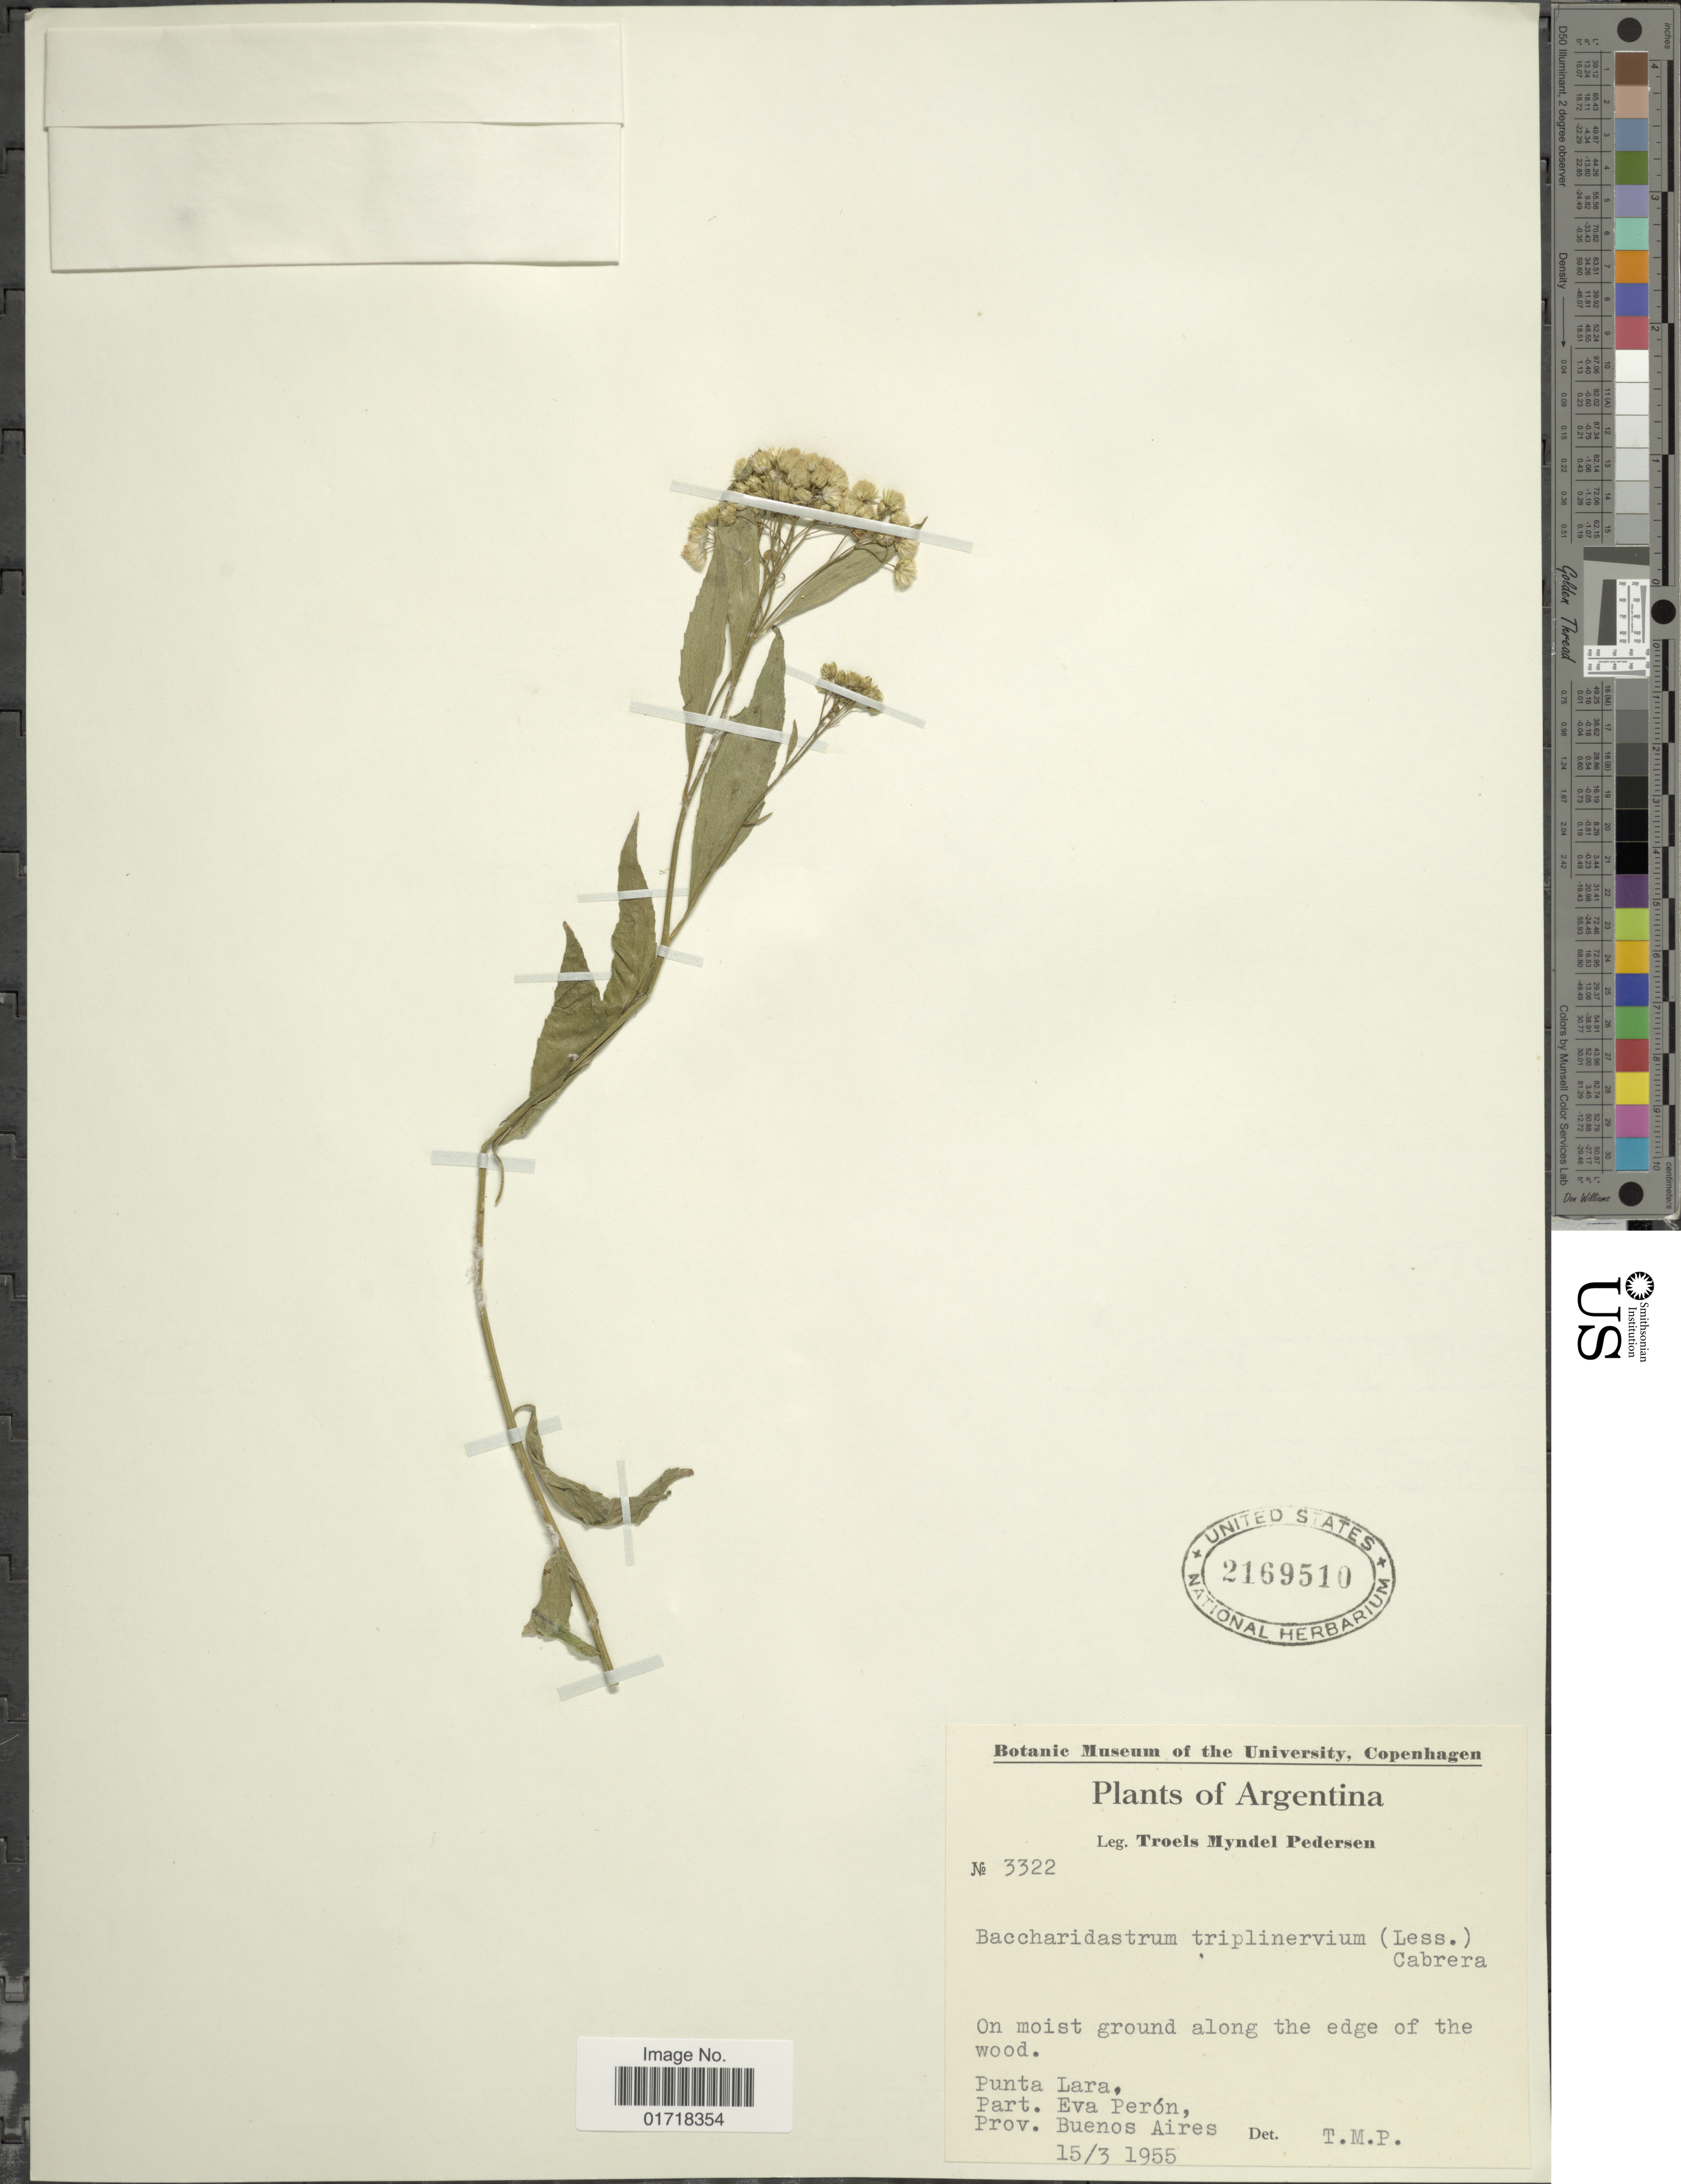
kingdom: Plantae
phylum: Tracheophyta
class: Magnoliopsida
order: Asterales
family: Asteraceae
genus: Baccharidastrum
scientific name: Baccharidastrum triplinervium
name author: (Less.) Cabrera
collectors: T. Pederson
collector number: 3322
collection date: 1955-03-15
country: Argentina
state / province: Buenos Aires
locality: On moist ground along the edge of the wood, Punta Lara, Part. Eva Peron, Prov. Buenos Aires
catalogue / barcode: US 2169510